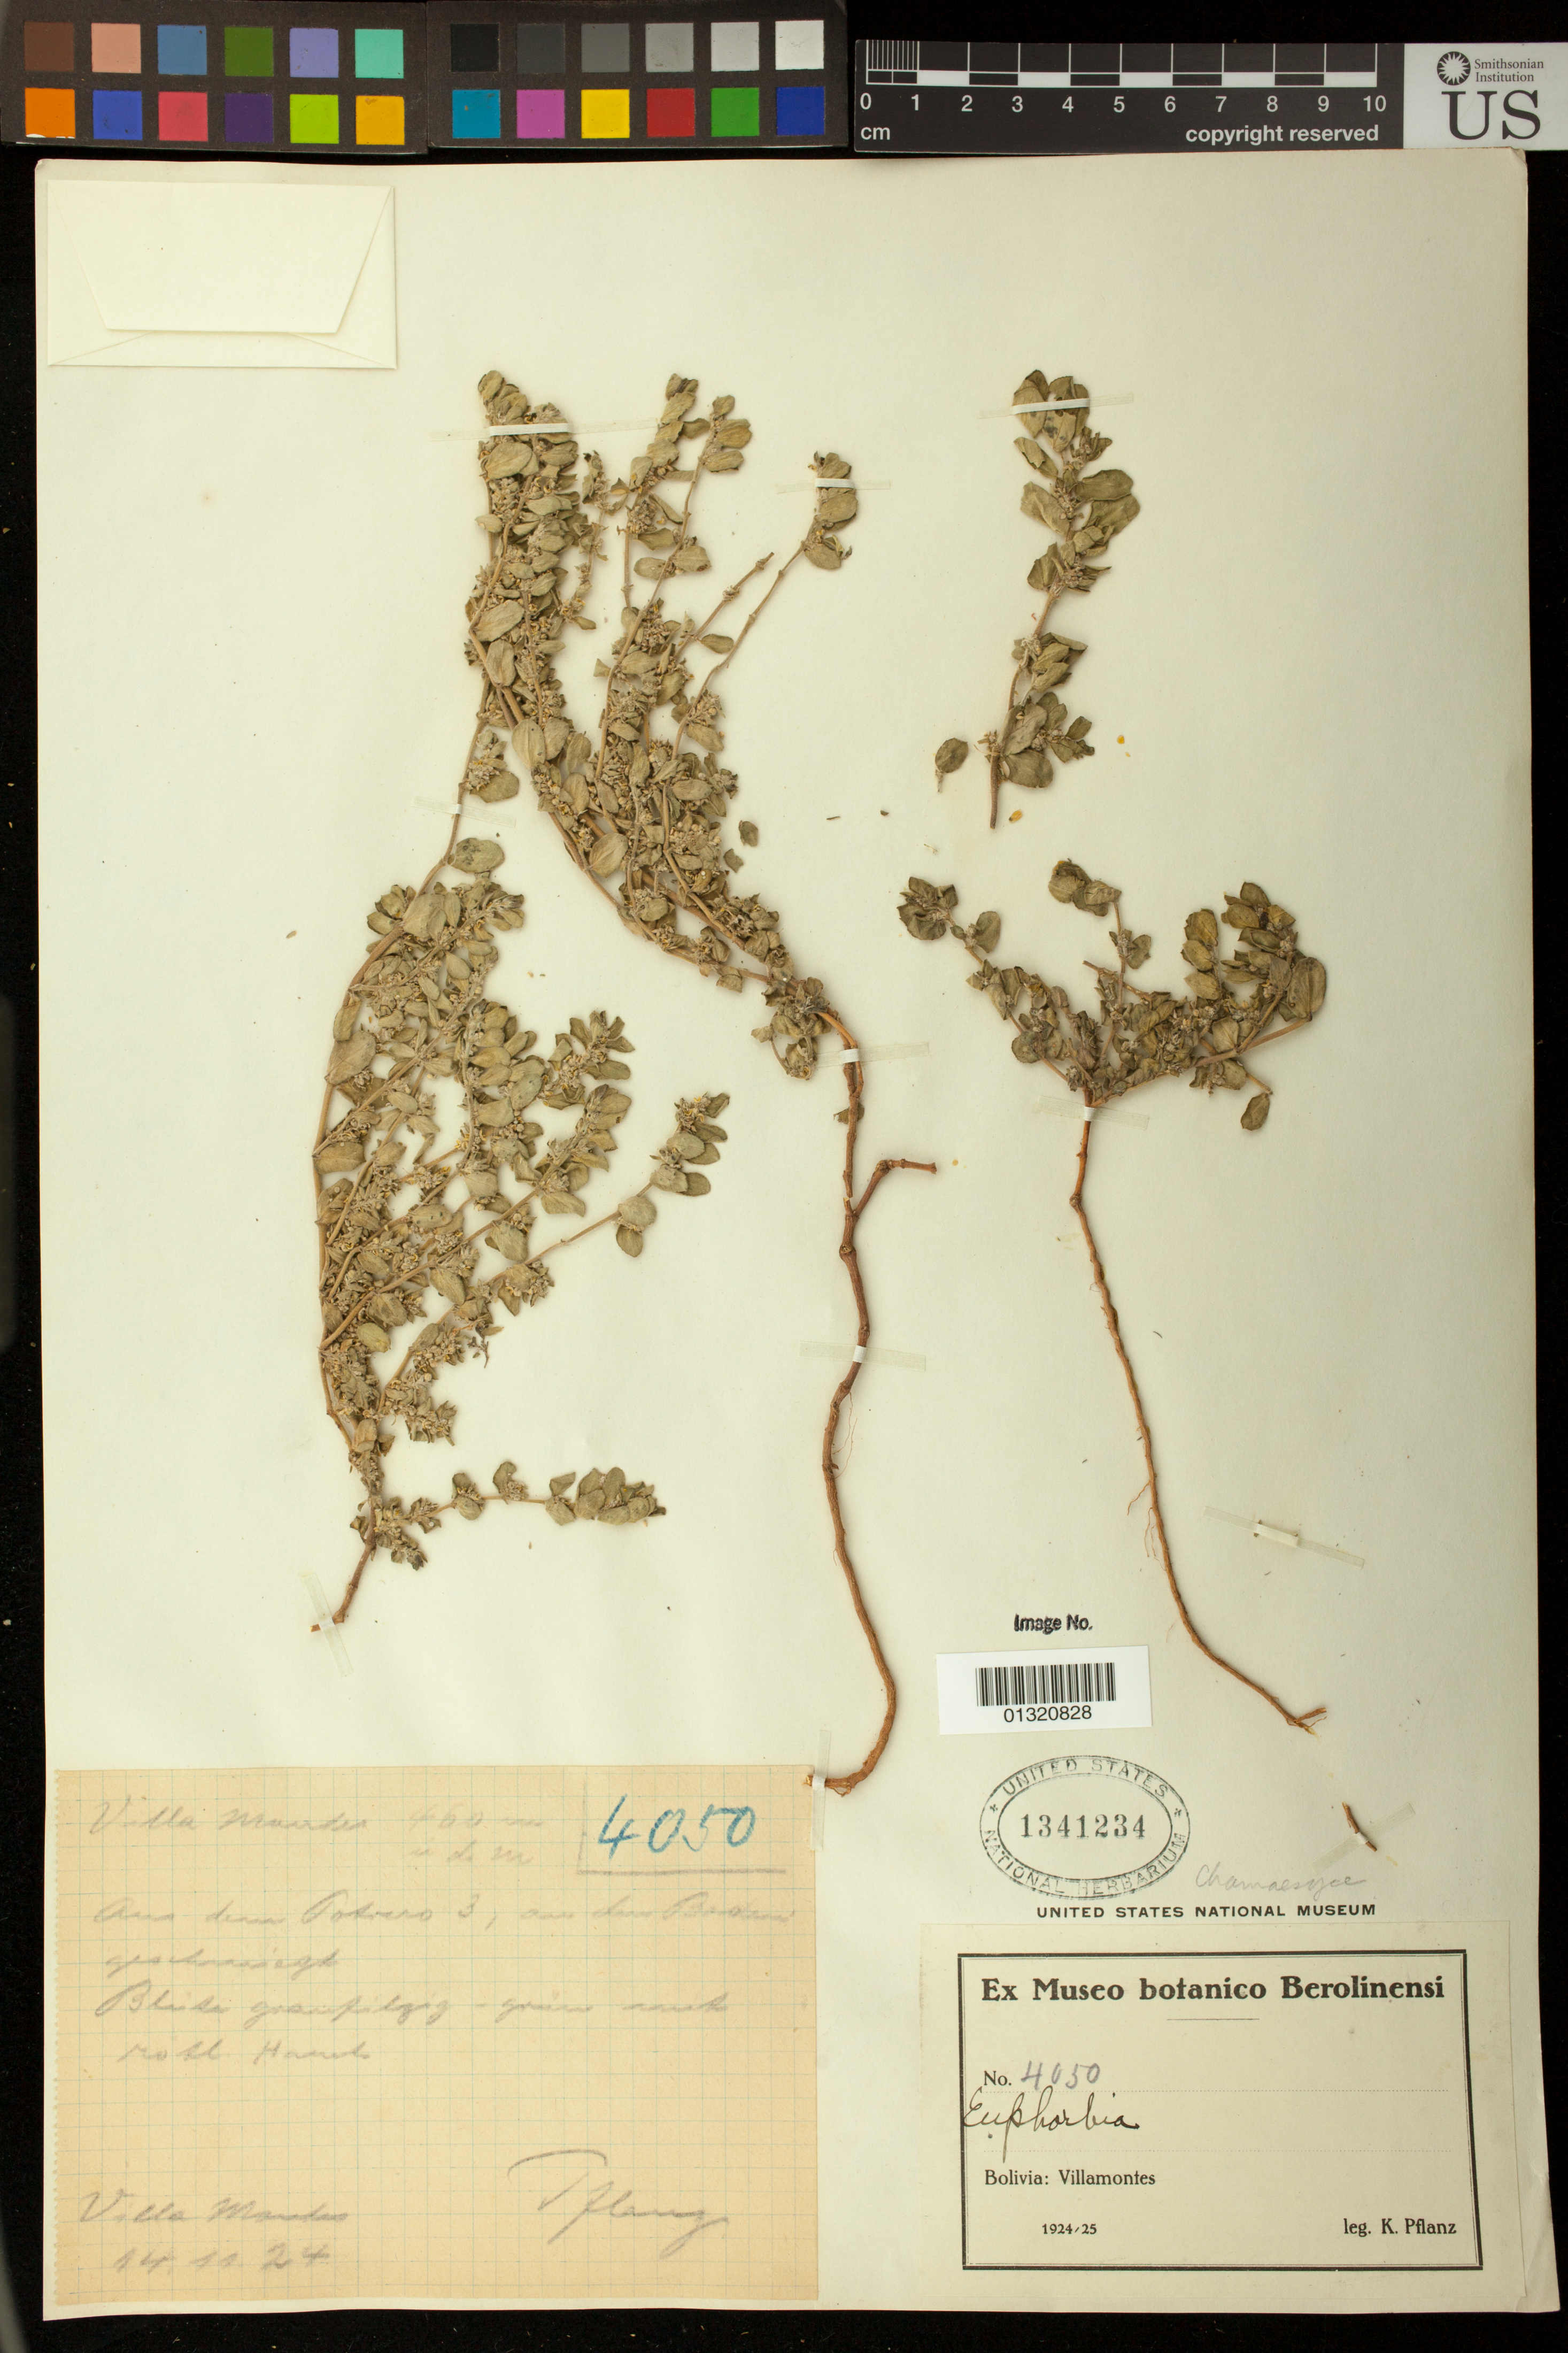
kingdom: Plantae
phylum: Tracheophyta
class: Magnoliopsida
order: Malpighiales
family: Euphorbiaceae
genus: Euphorbia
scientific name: Euphorbia sp.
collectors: K. Pflanz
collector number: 4050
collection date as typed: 14 11 24, 1924/1925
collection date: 1924-11-14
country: Bolivia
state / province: Tarija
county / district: Gran Chaco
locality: Villamontes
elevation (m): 460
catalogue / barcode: US 1341234